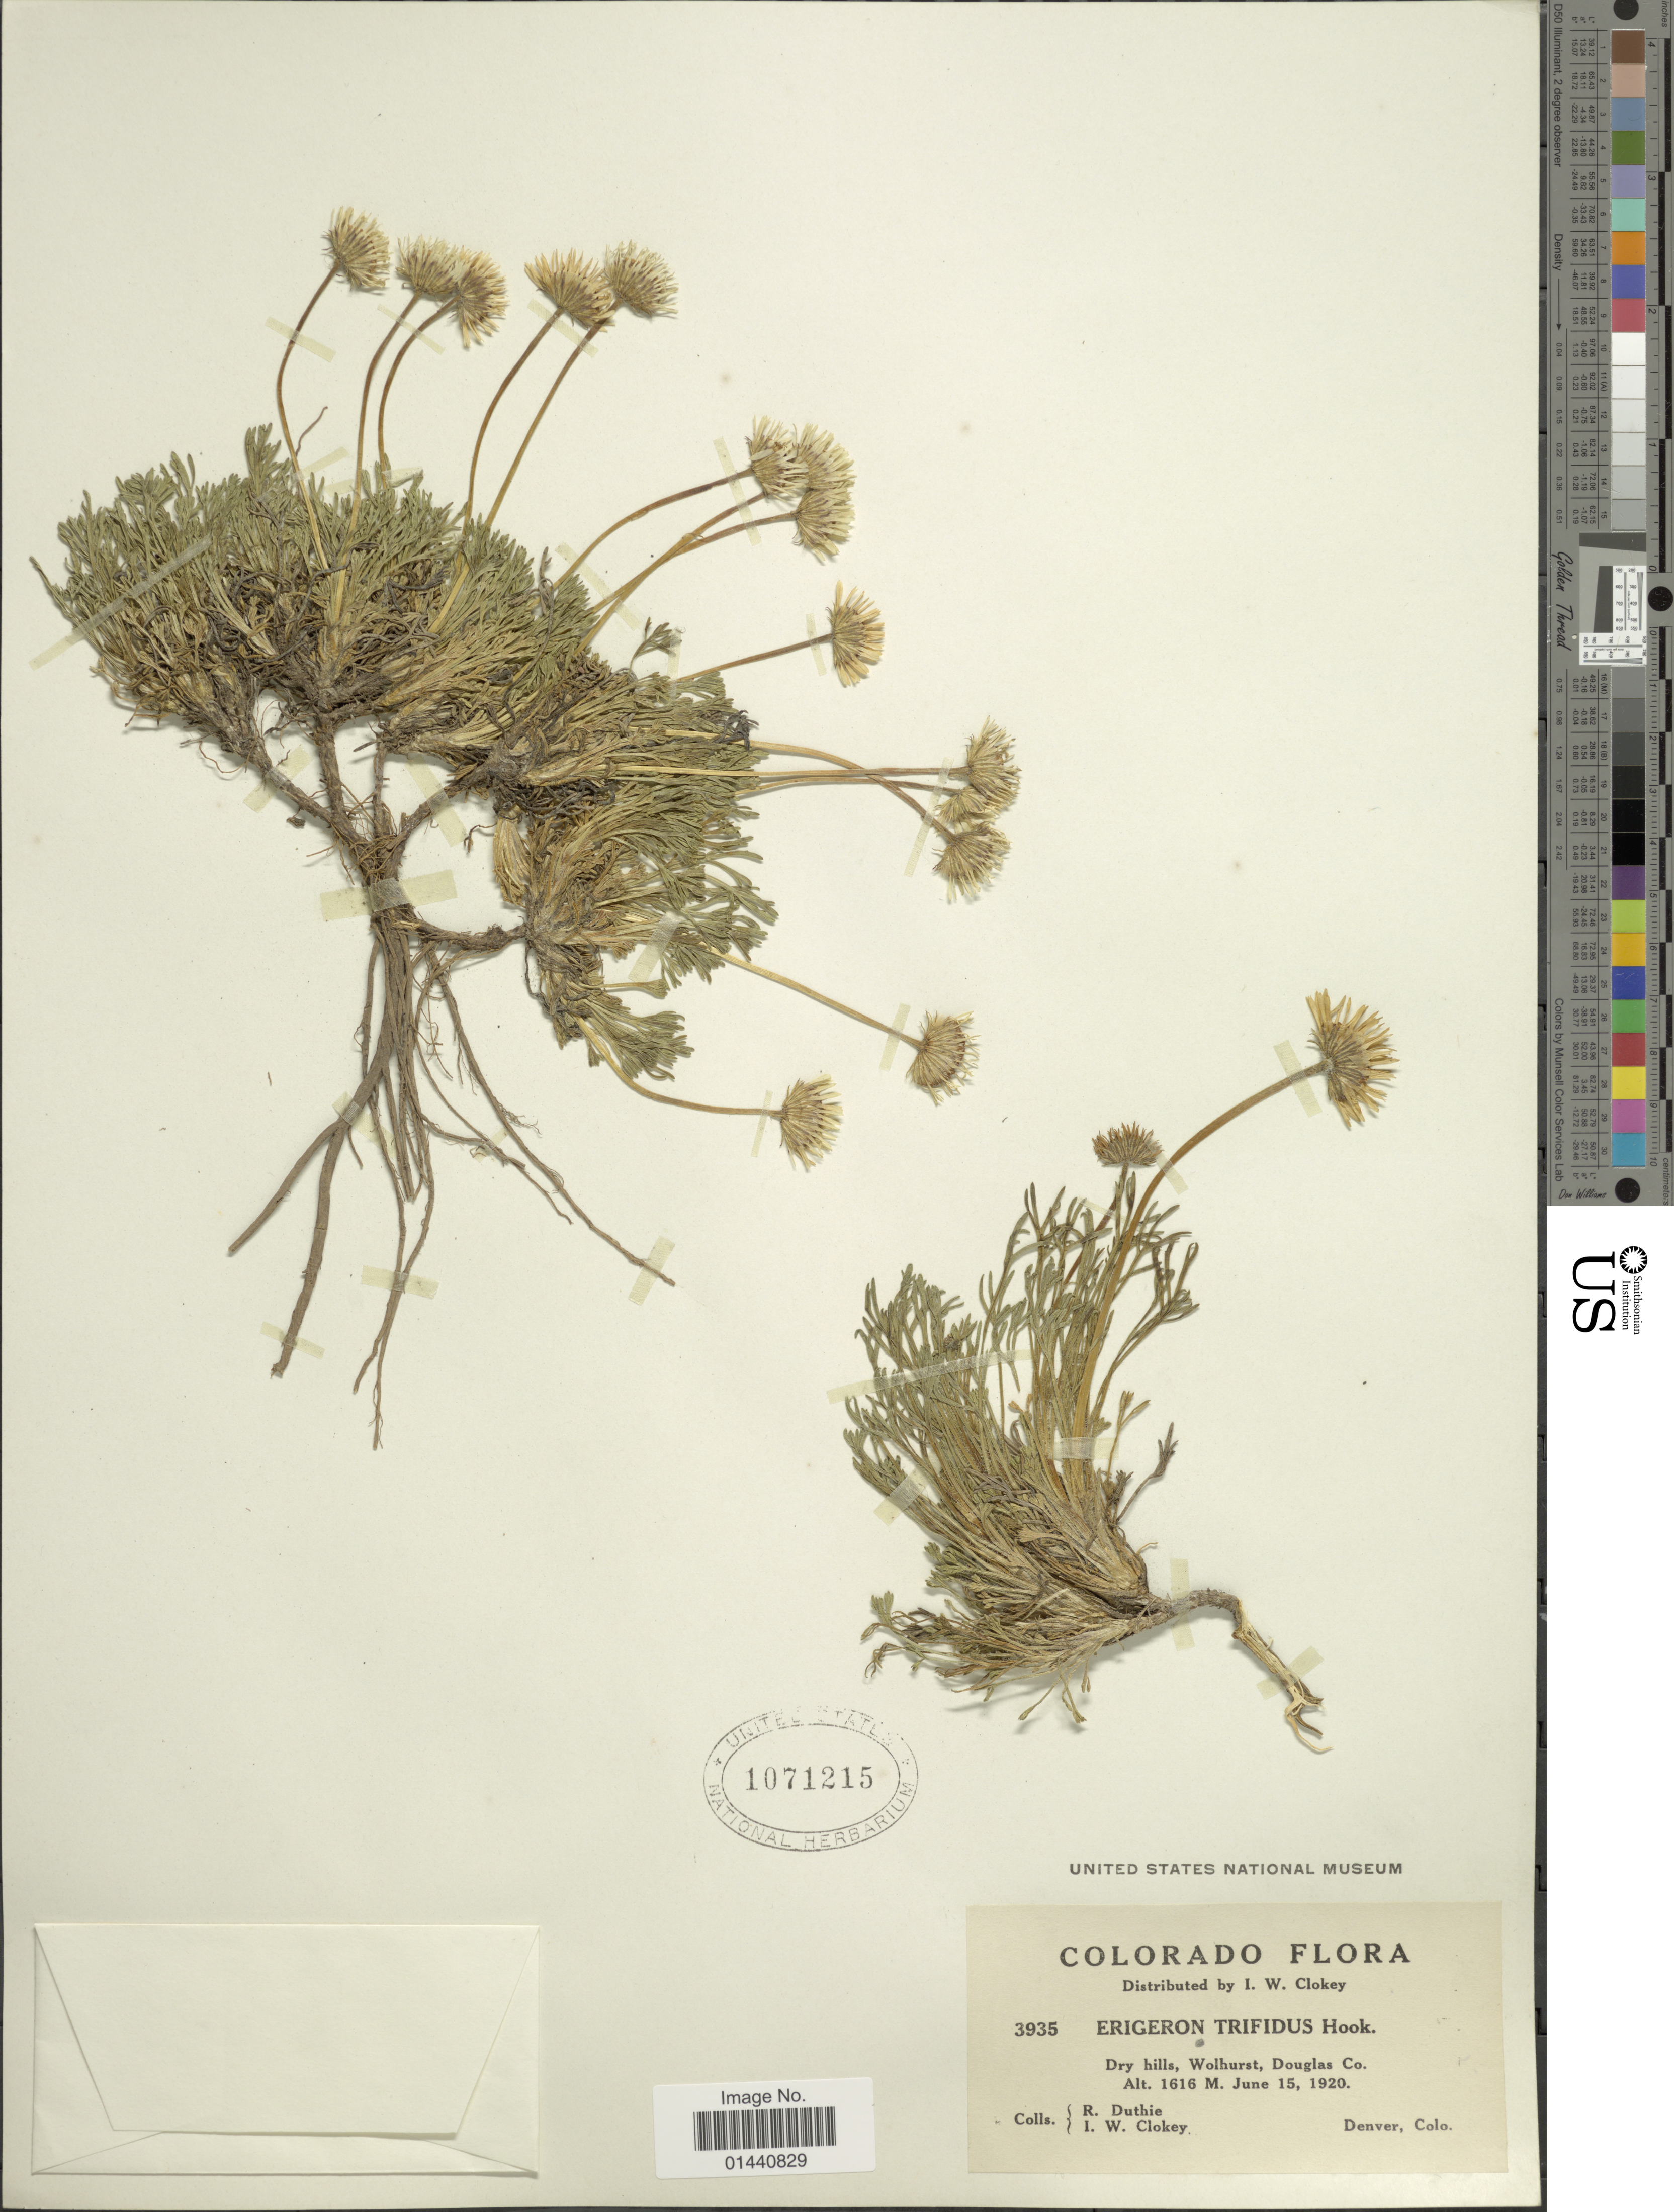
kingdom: Plantae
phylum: Tracheophyta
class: Magnoliopsida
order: Asterales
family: Asteraceae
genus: Erigeron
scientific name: Erigeron trifidus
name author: Hook.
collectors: R. Duthie & I. W. Clokey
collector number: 3935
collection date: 1920-06-15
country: United States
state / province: Colorado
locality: Wolhurst, Douglas Co.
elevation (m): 1616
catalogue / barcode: US 1071215